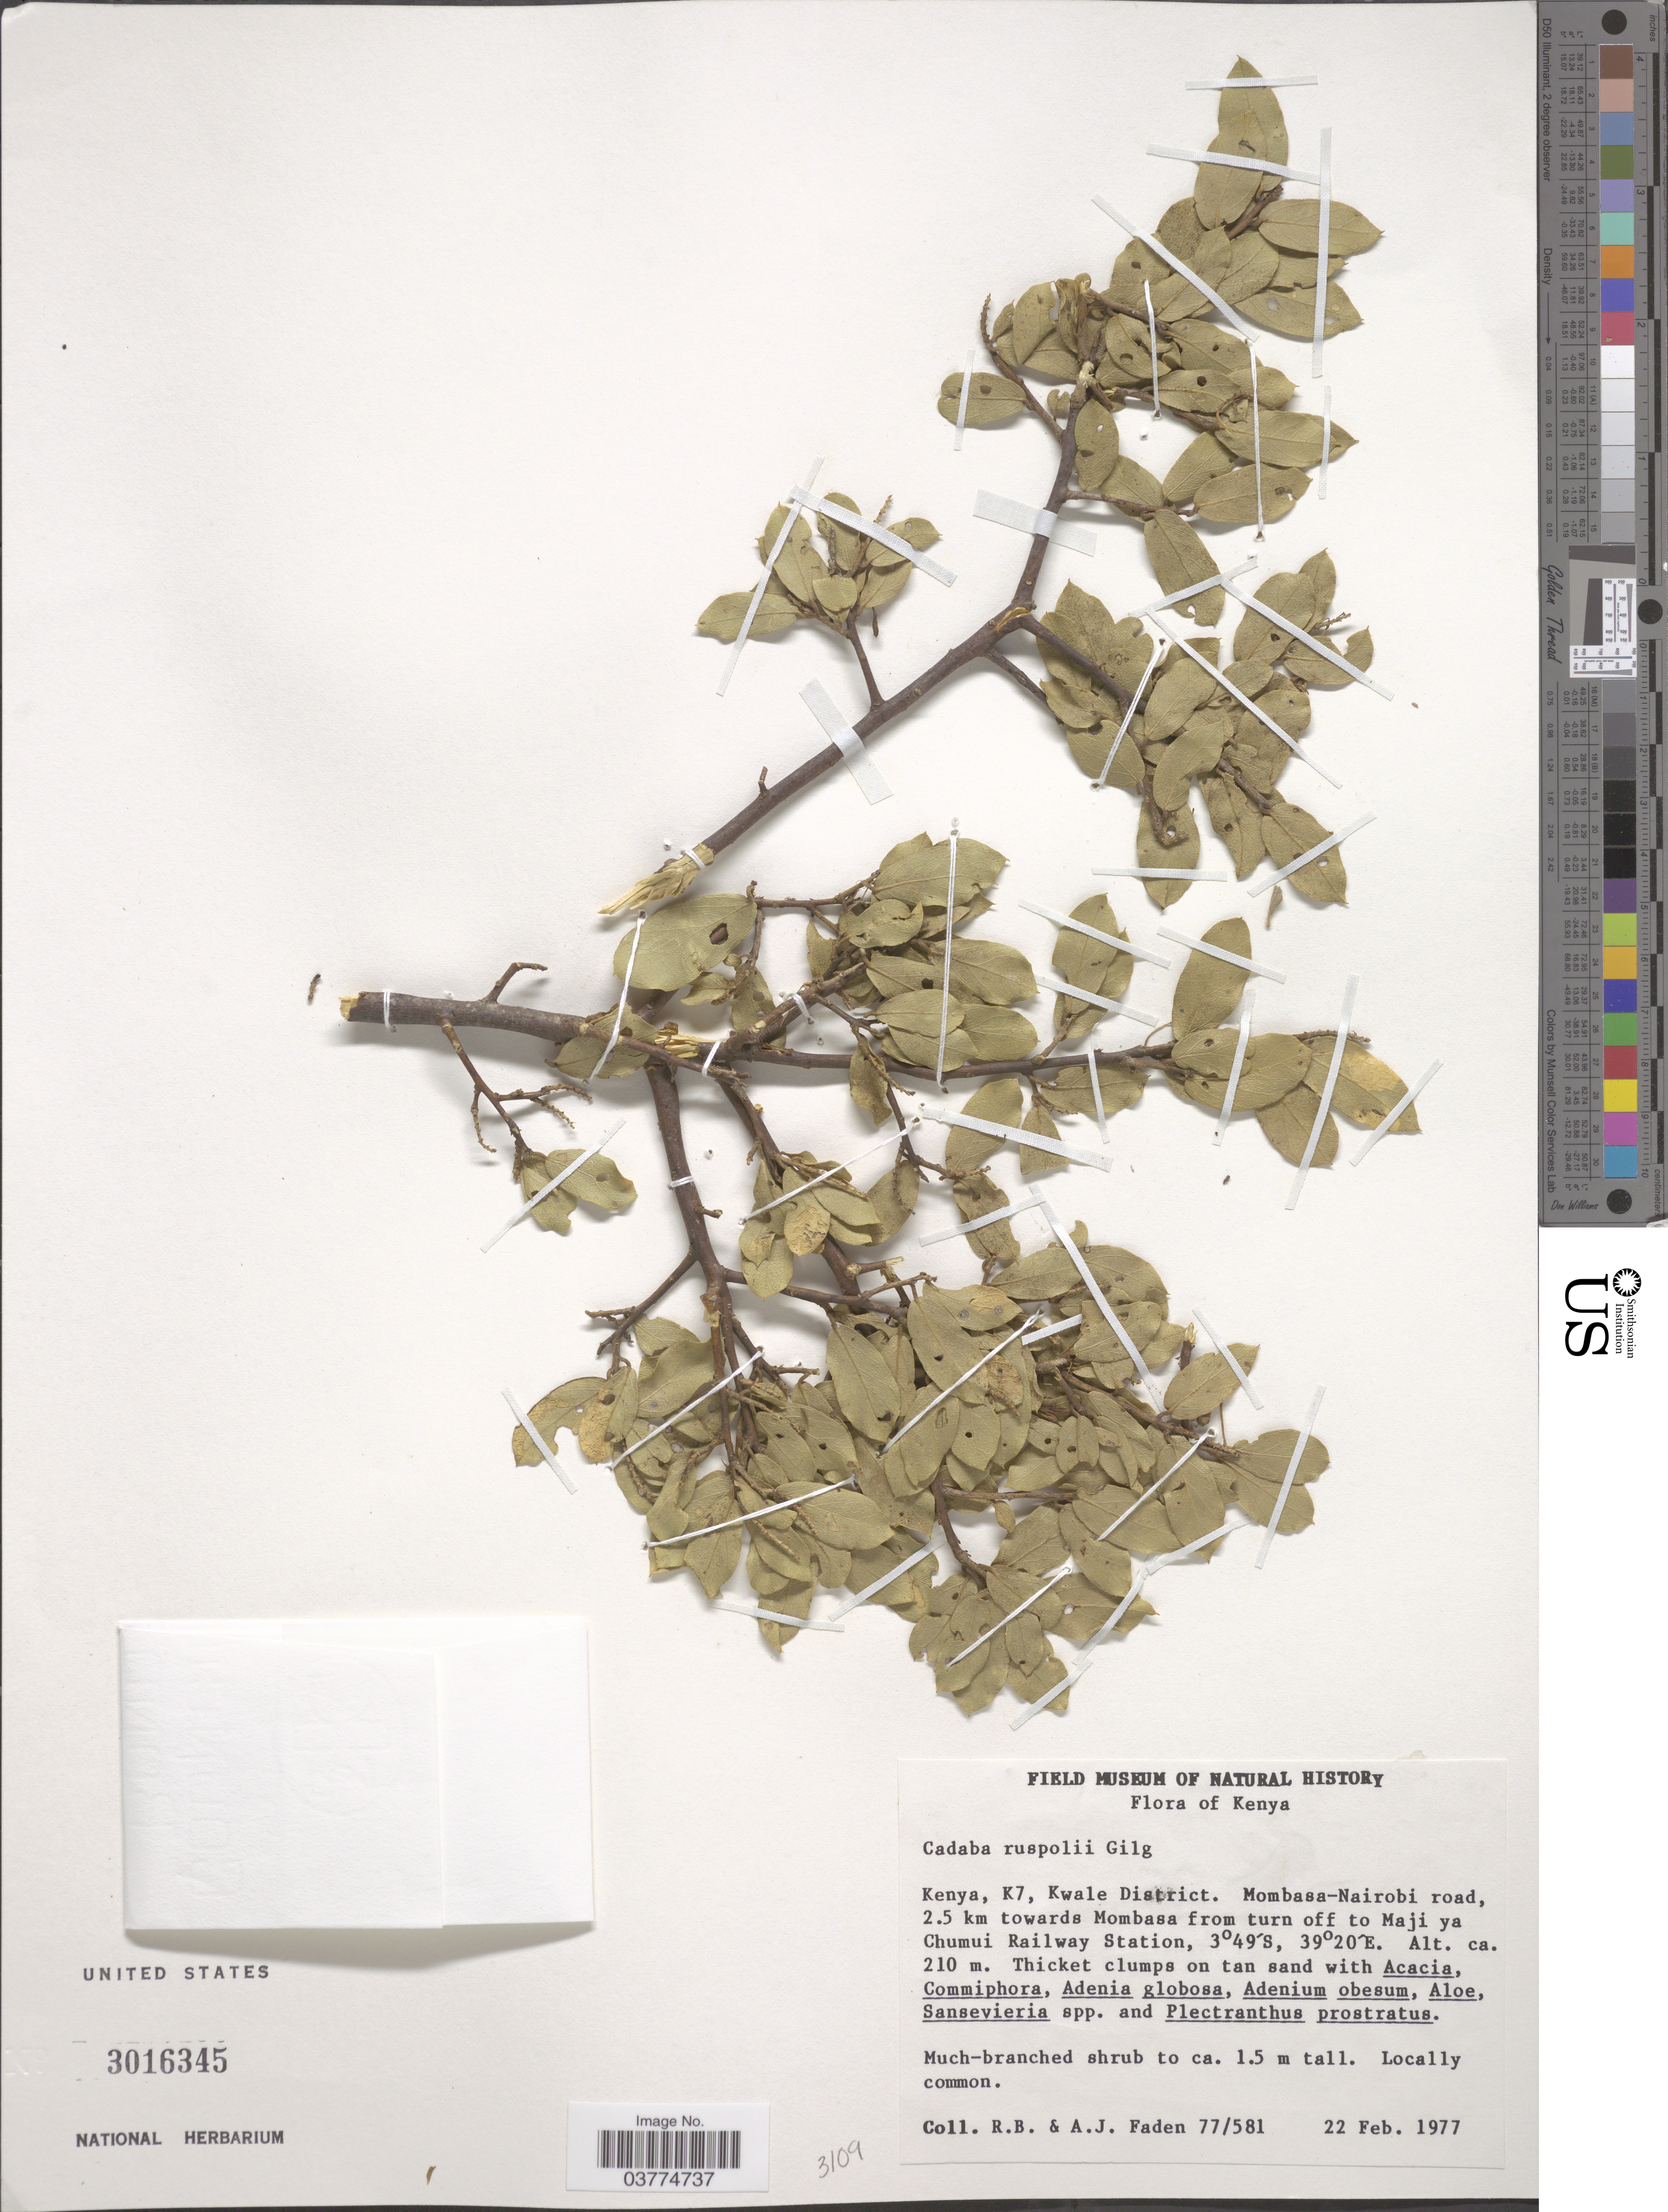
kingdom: Plantae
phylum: Tracheophyta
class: Magnoliopsida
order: Brassicales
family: Capparaceae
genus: Cadaba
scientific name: Cadaba ruspolii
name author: Gilg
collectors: R. B. Faden & A. J. Faden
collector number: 77/581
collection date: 1977-02-22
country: Kenya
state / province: Kwale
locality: Kenya, K7, Kwale District. Mombasa-Nairobi road, 2.5 km towards Mombasa from turn off to Maji ya Chumui Railway Station.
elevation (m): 210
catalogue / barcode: US 3016345